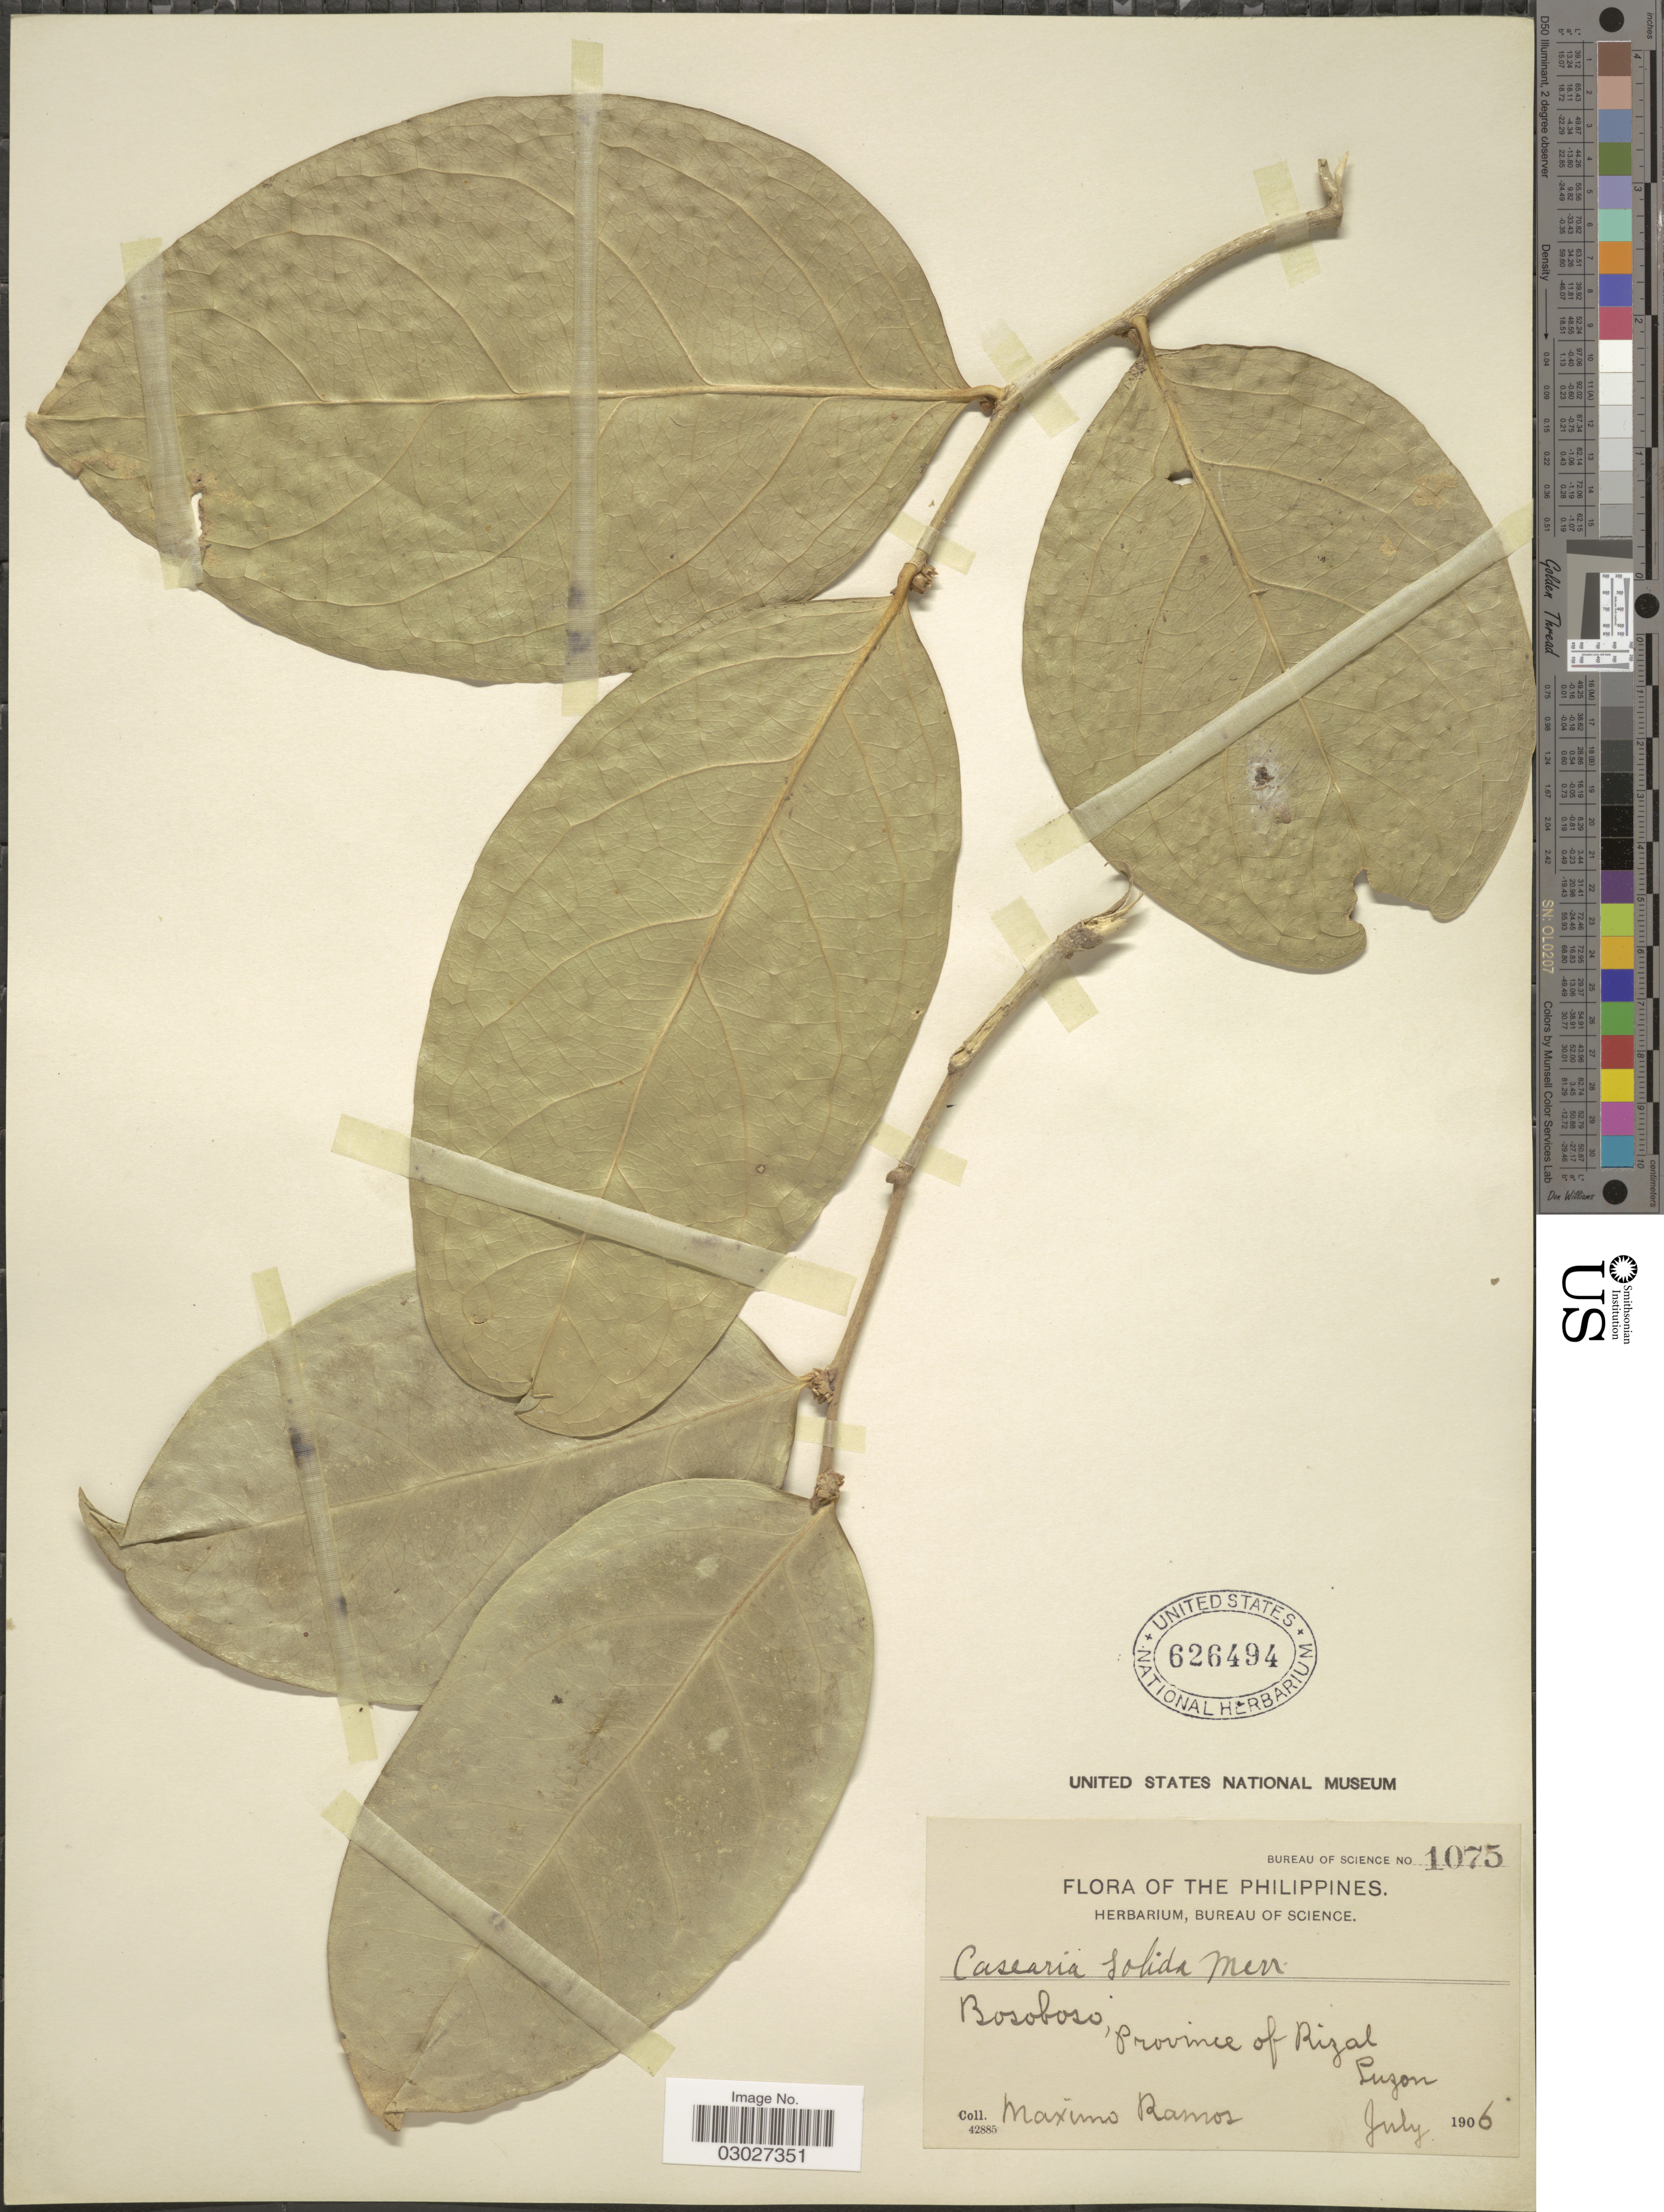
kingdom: Plantae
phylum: Tracheophyta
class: Magnoliopsida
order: Malpighiales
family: Salicaceae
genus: Casearia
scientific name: Casearia trivalvis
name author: (Blanco) Merr.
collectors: M. Ramos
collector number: Bureau of science 1075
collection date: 1906-07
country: Philippines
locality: Bosoboso, Province of Rizal, Luzon.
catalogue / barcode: US 626494